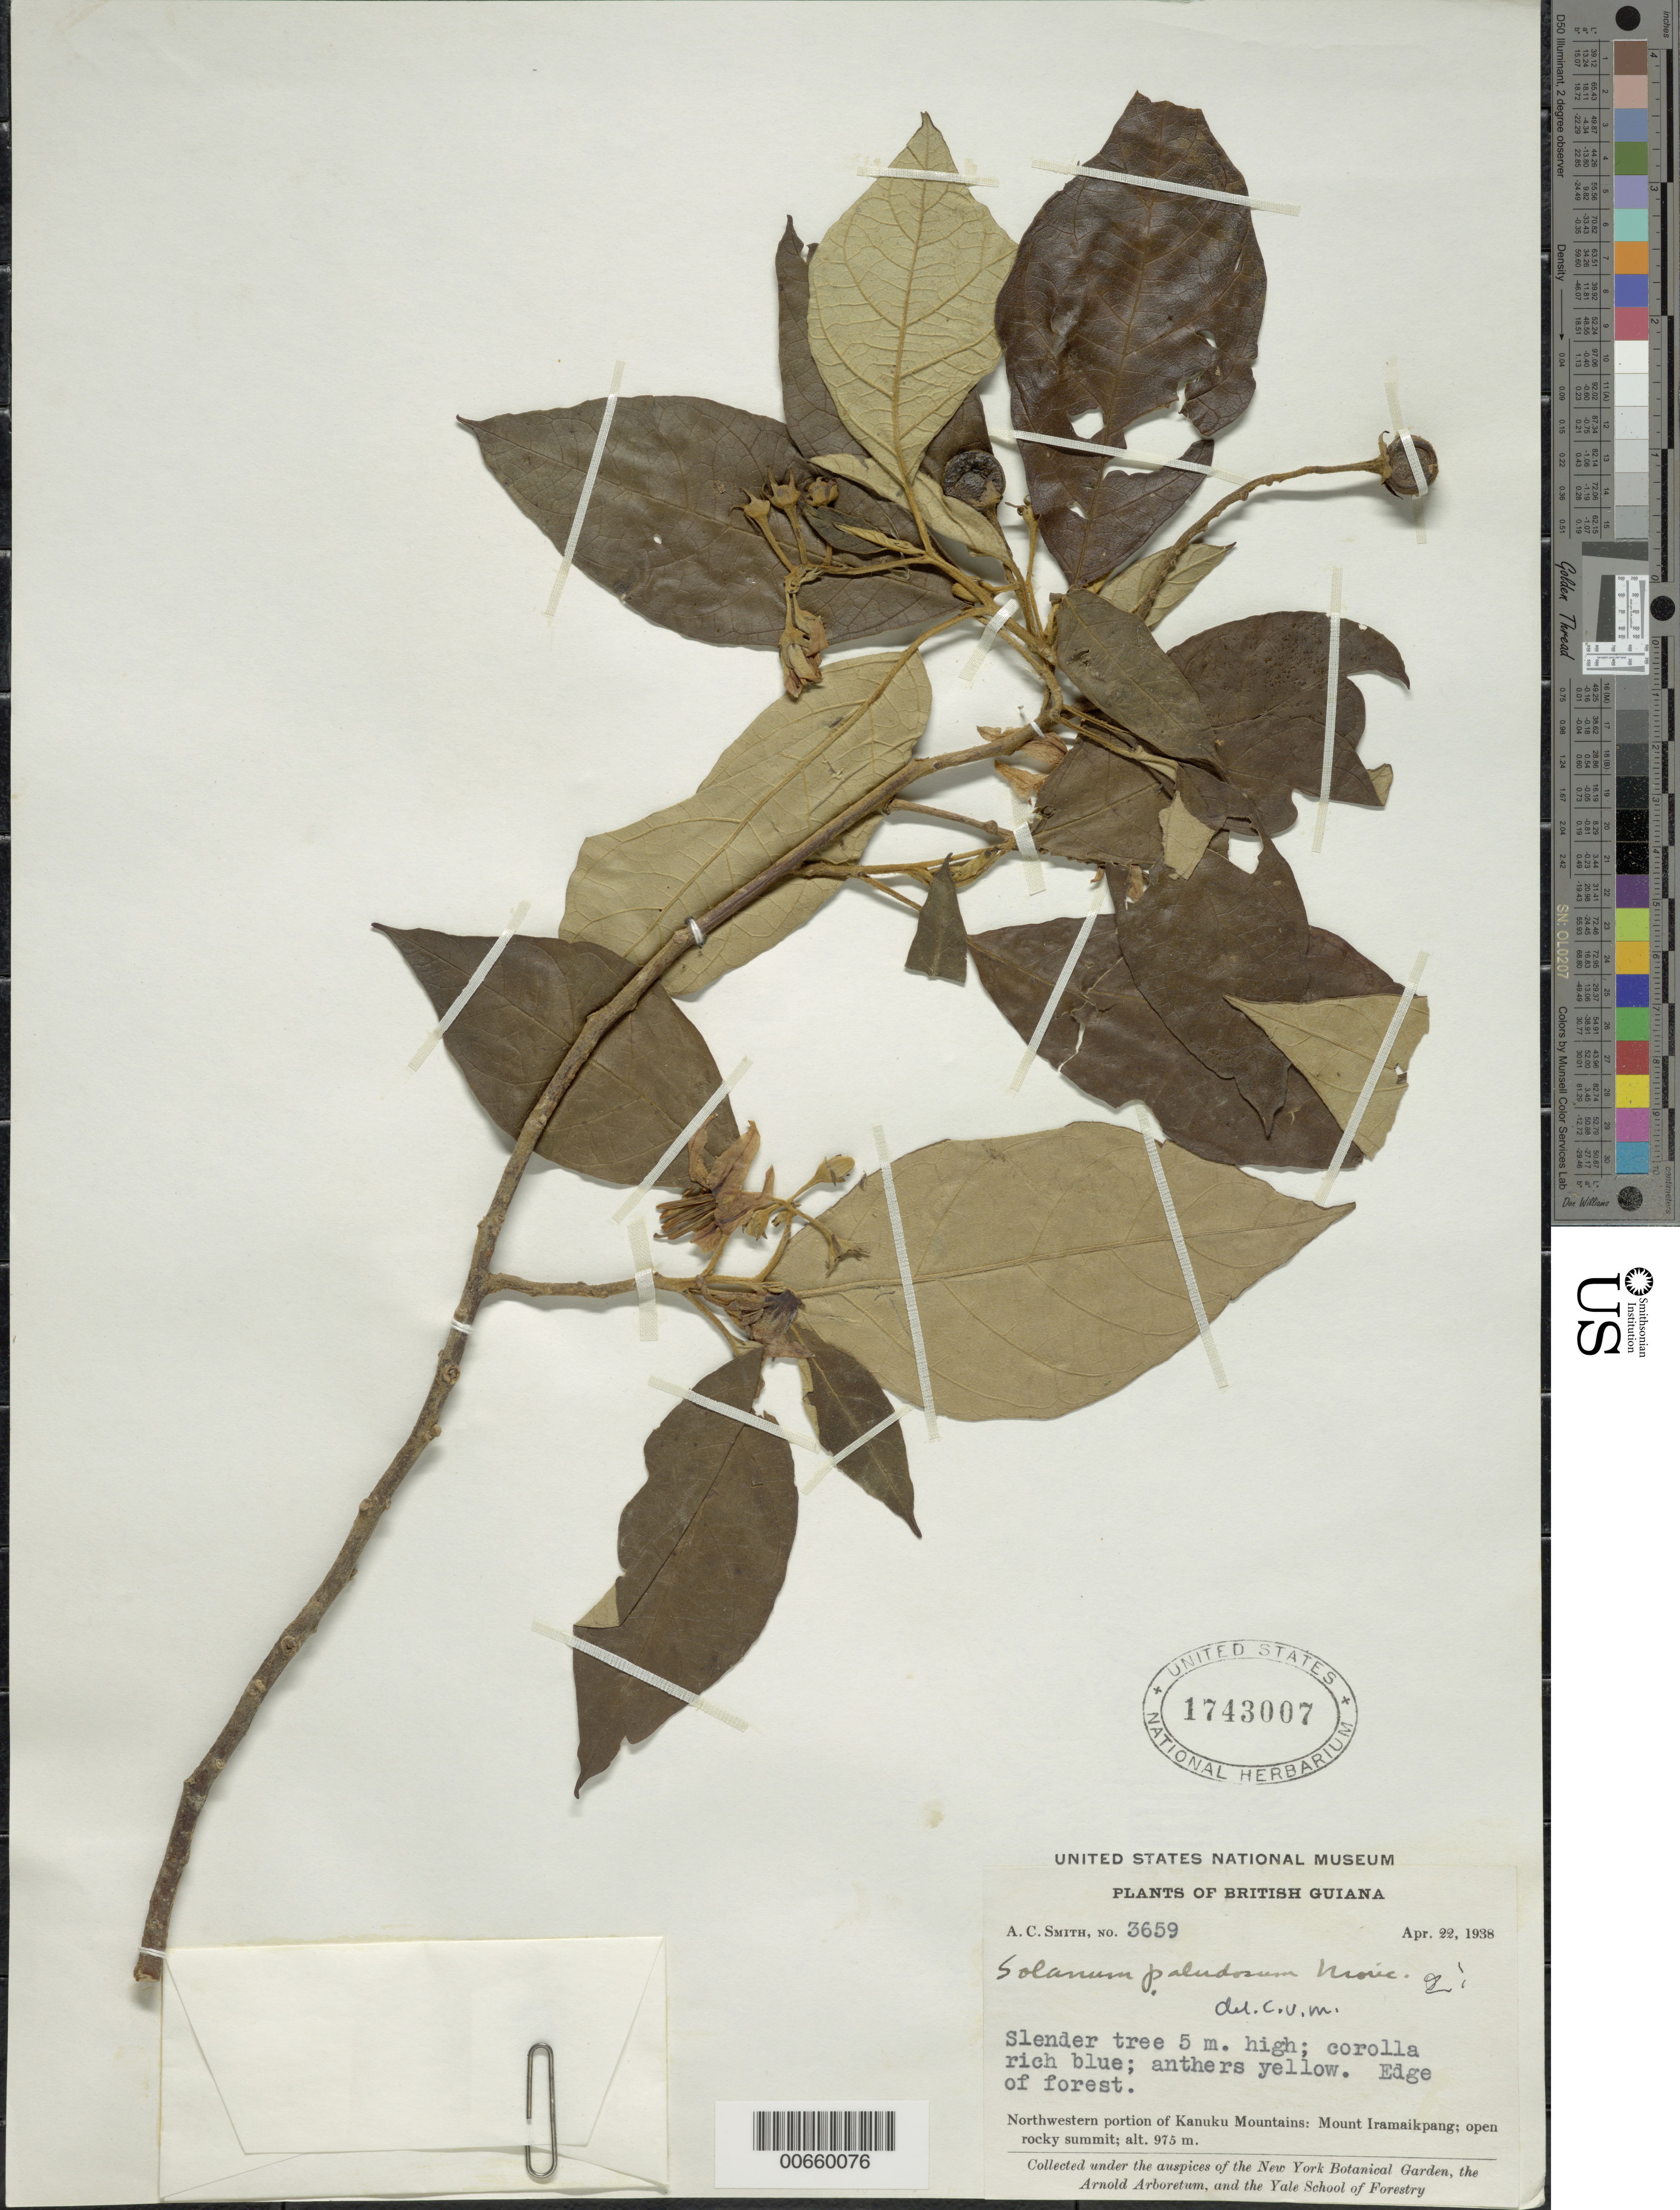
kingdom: Plantae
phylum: Tracheophyta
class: Magnoliopsida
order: Solanales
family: Solanaceae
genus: Solanum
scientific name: Solanum paludosum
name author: Moric.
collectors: A. C. Smith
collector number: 3659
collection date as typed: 4 Apr 1938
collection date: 1938-04-04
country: Guyana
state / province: U. Takutu-U. Essequibo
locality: Kanuku Mountains, NW portion; Mount Iramaikpang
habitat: Edge of forest.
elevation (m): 975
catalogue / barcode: US 1743007